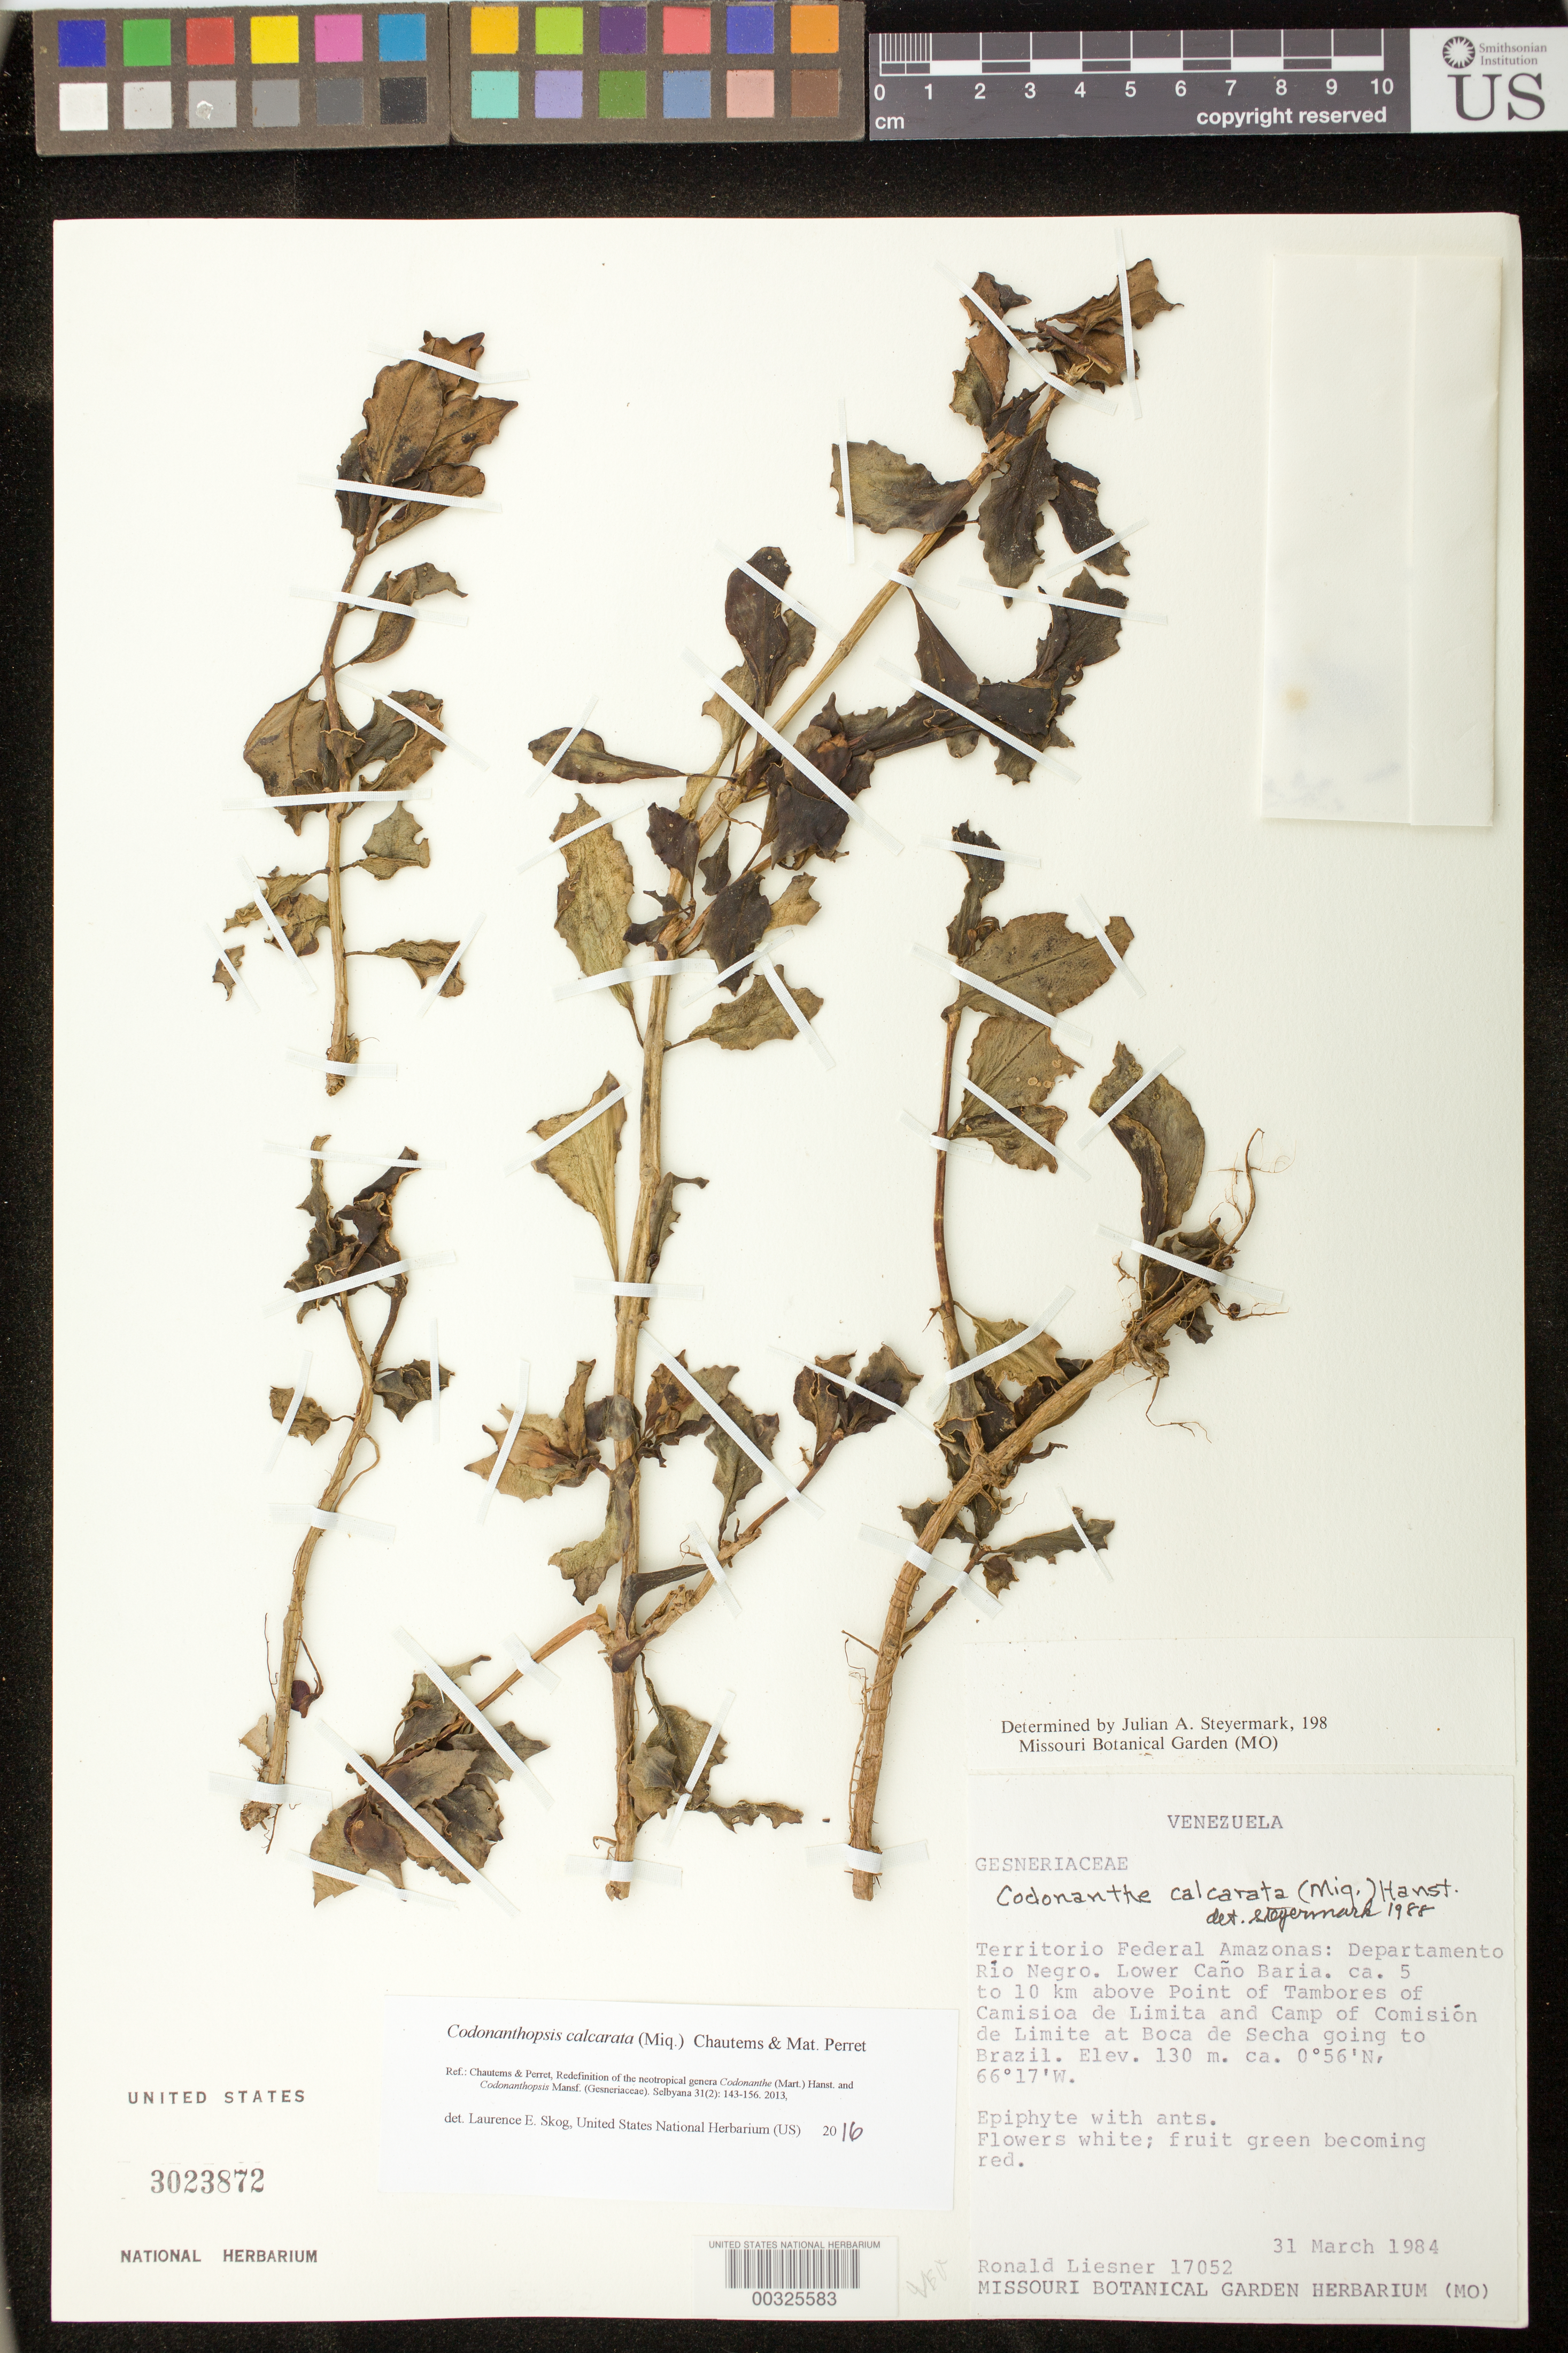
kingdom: Plantae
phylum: Tracheophyta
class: Magnoliopsida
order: Lamiales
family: Gesneriaceae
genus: Codonanthopsis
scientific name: Codonanthopsis calcarata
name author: (Miq.) Chautems & Mat.Perret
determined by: Skog, Laurence E.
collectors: R. L. Liesner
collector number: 17052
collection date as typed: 31 Mar 1984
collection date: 1984-03-31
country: Venezuela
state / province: Amazonas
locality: Rio Negro Dept., lower Cano Baria, ca 5 to 10 km above Point of Tambores of Camisioa de Limita and camp of comision de limite ...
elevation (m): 130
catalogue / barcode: US 3023872